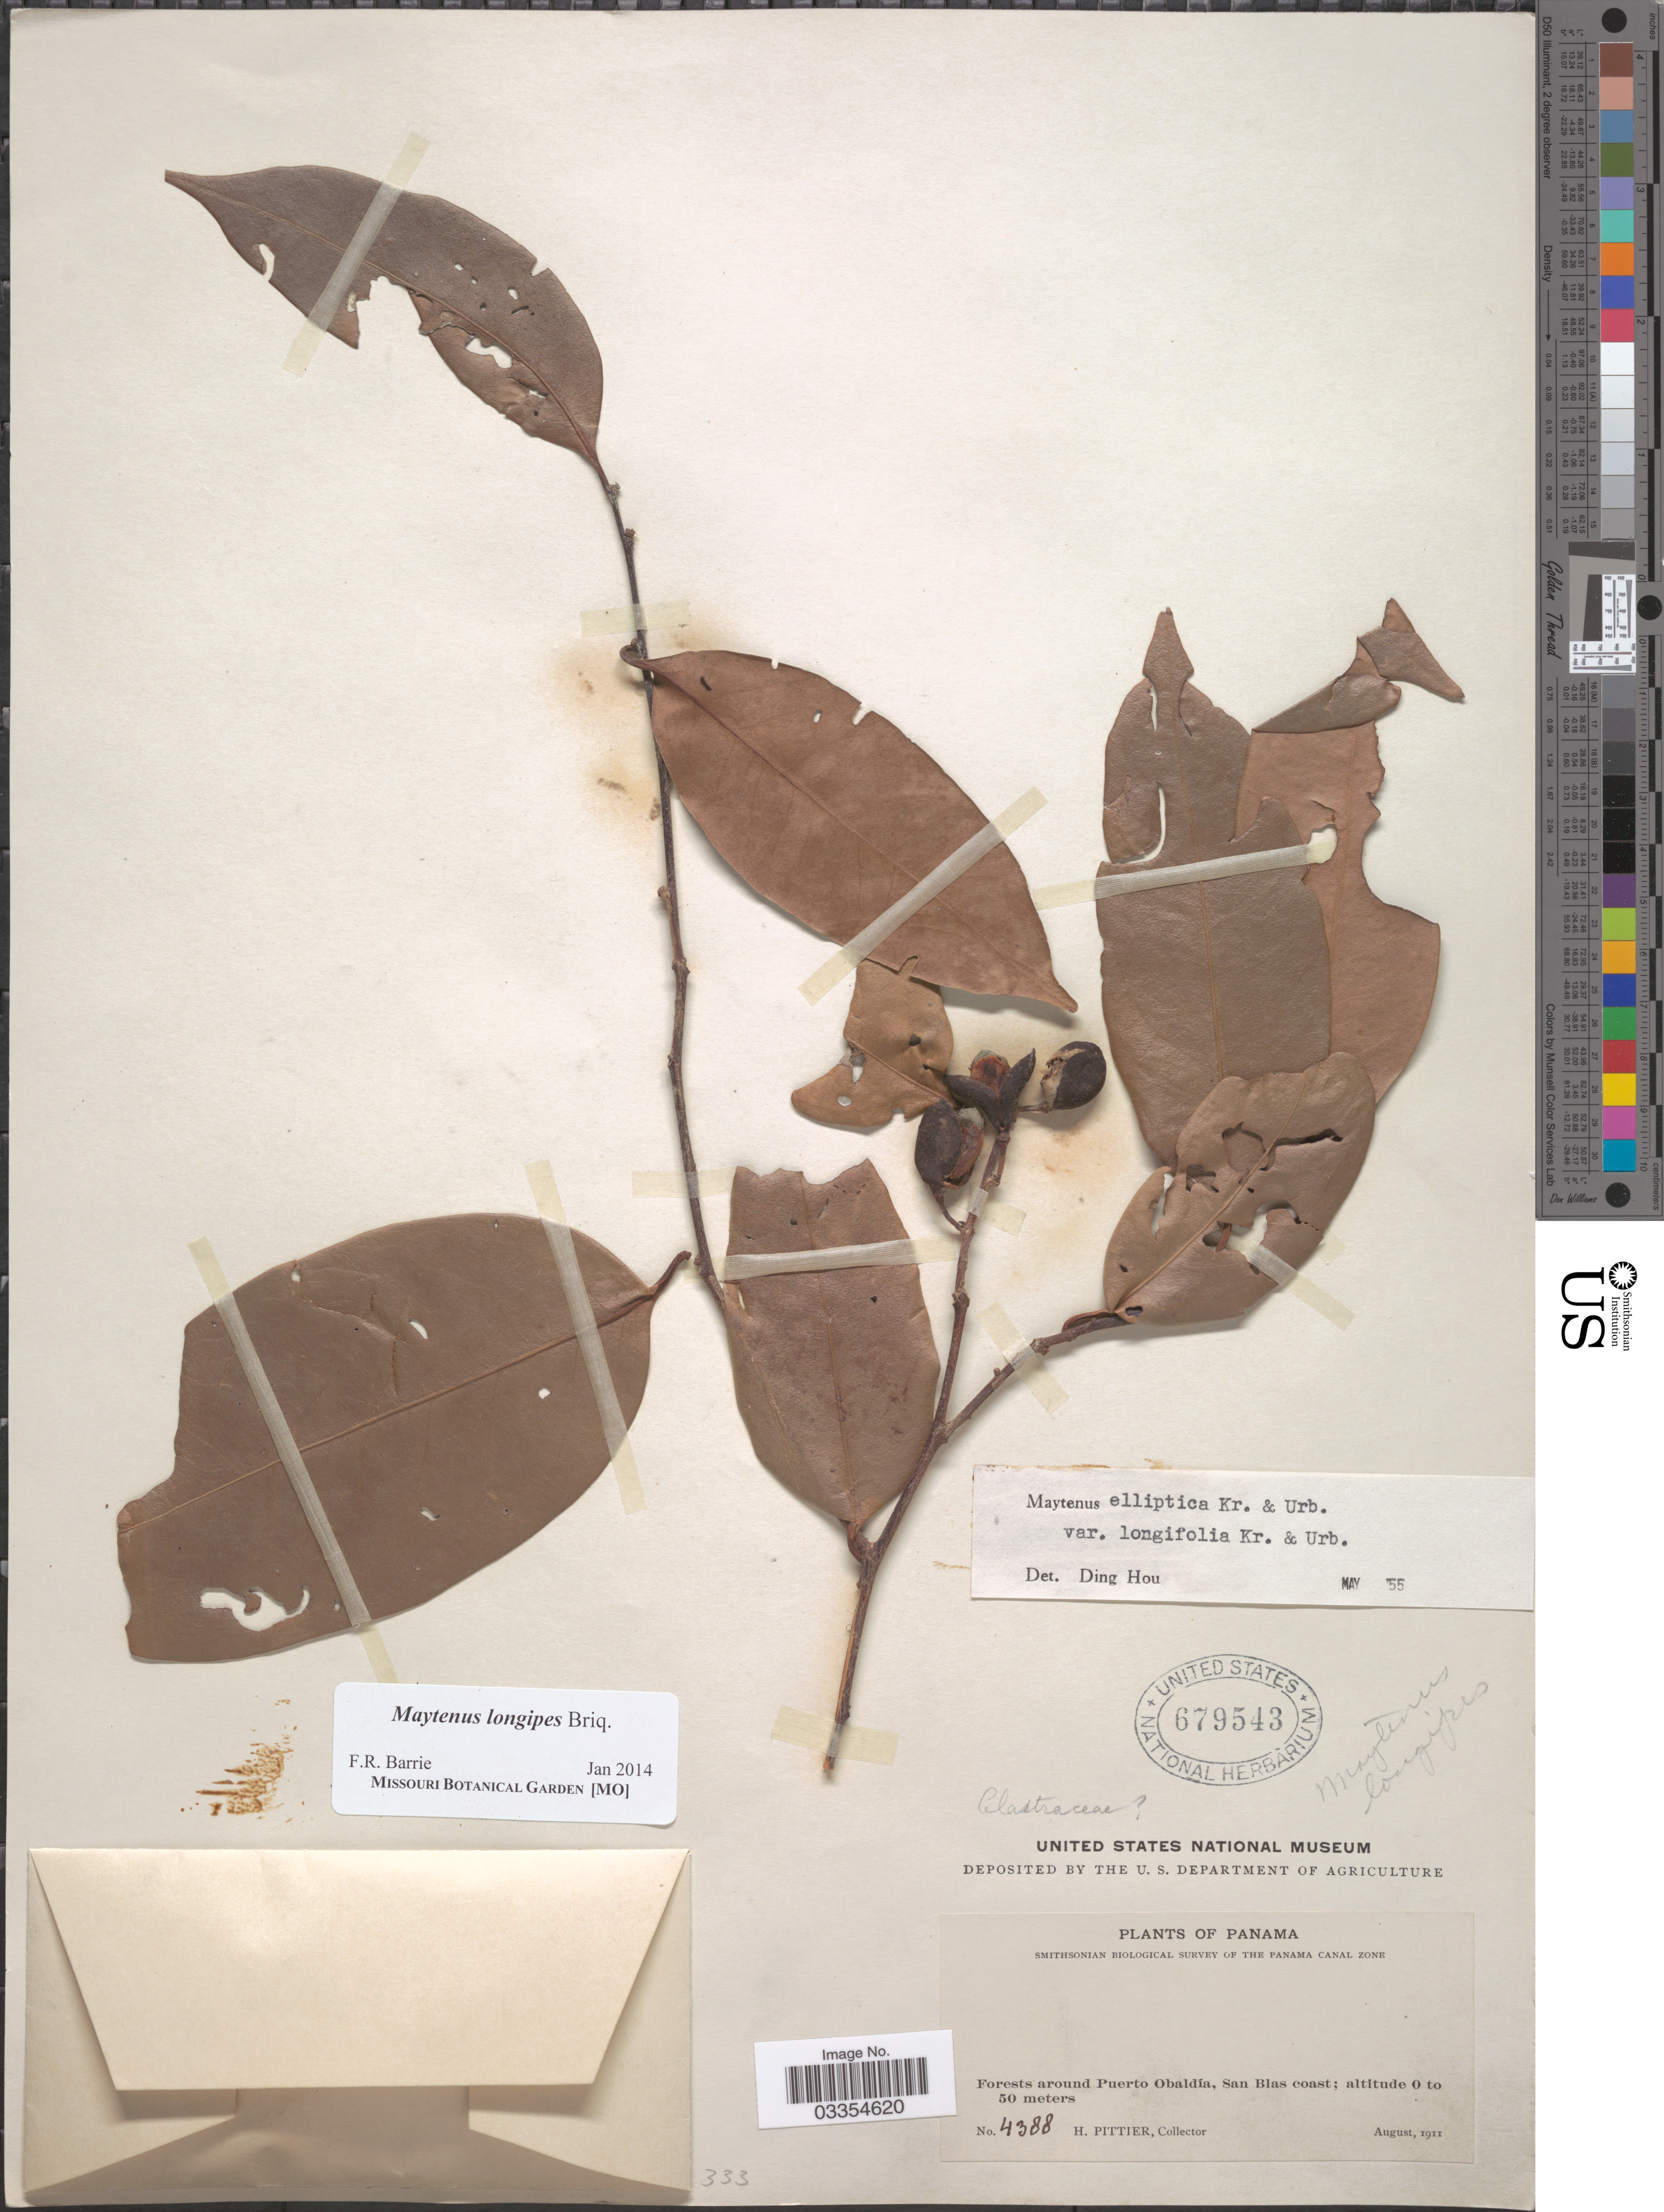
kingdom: Plantae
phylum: Tracheophyta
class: Magnoliopsida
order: Celastrales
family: Celastraceae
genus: Maytenus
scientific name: Maytenus longipes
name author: Briq.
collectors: H. F. Pittier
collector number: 4388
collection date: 1911-08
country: Panama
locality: Canal Zone, Forests aroung Puerto Obaldía, San Blas coast.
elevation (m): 0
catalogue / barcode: US 679543